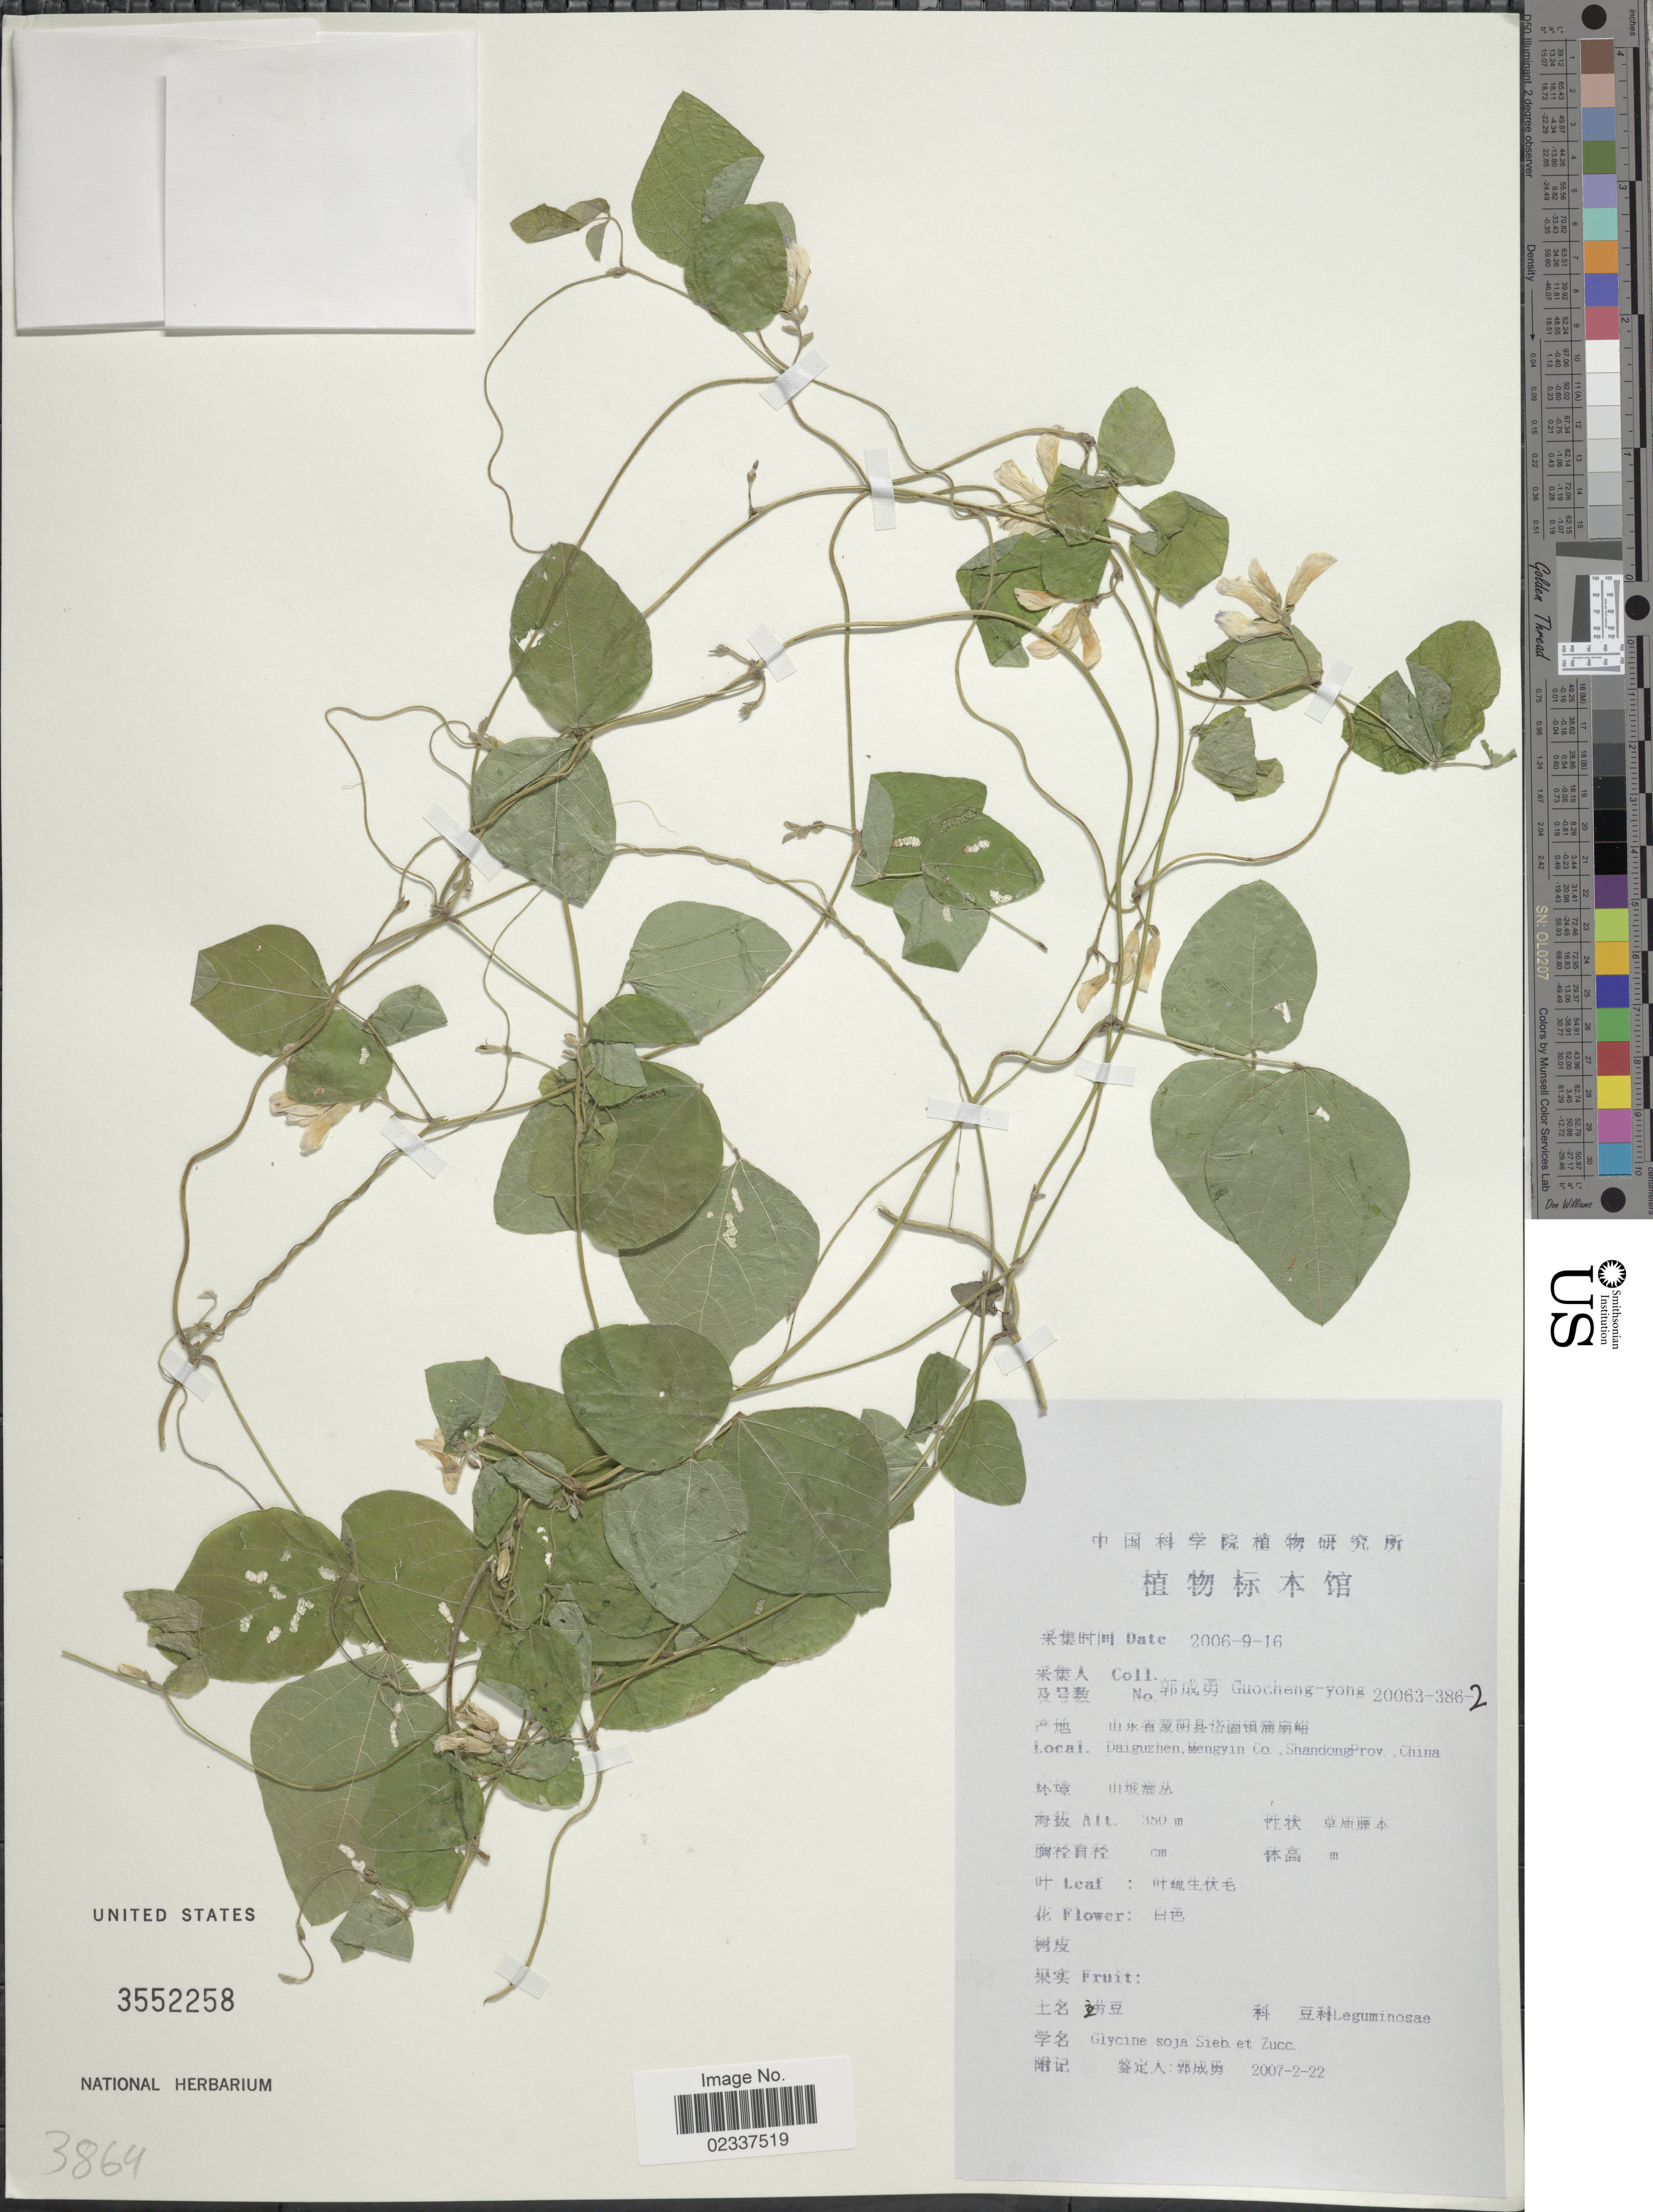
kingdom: Plantae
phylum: Tracheophyta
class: Magnoliopsida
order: Fabales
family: Fabaceae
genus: Glycine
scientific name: Glycine soja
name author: Siebold & Zucc.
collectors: Guo cheng-yong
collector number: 20063-386-2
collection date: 2006-09-16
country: China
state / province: Shandong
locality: Daiguzhen, Mengyin Co.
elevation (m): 350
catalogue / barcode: US 3552258